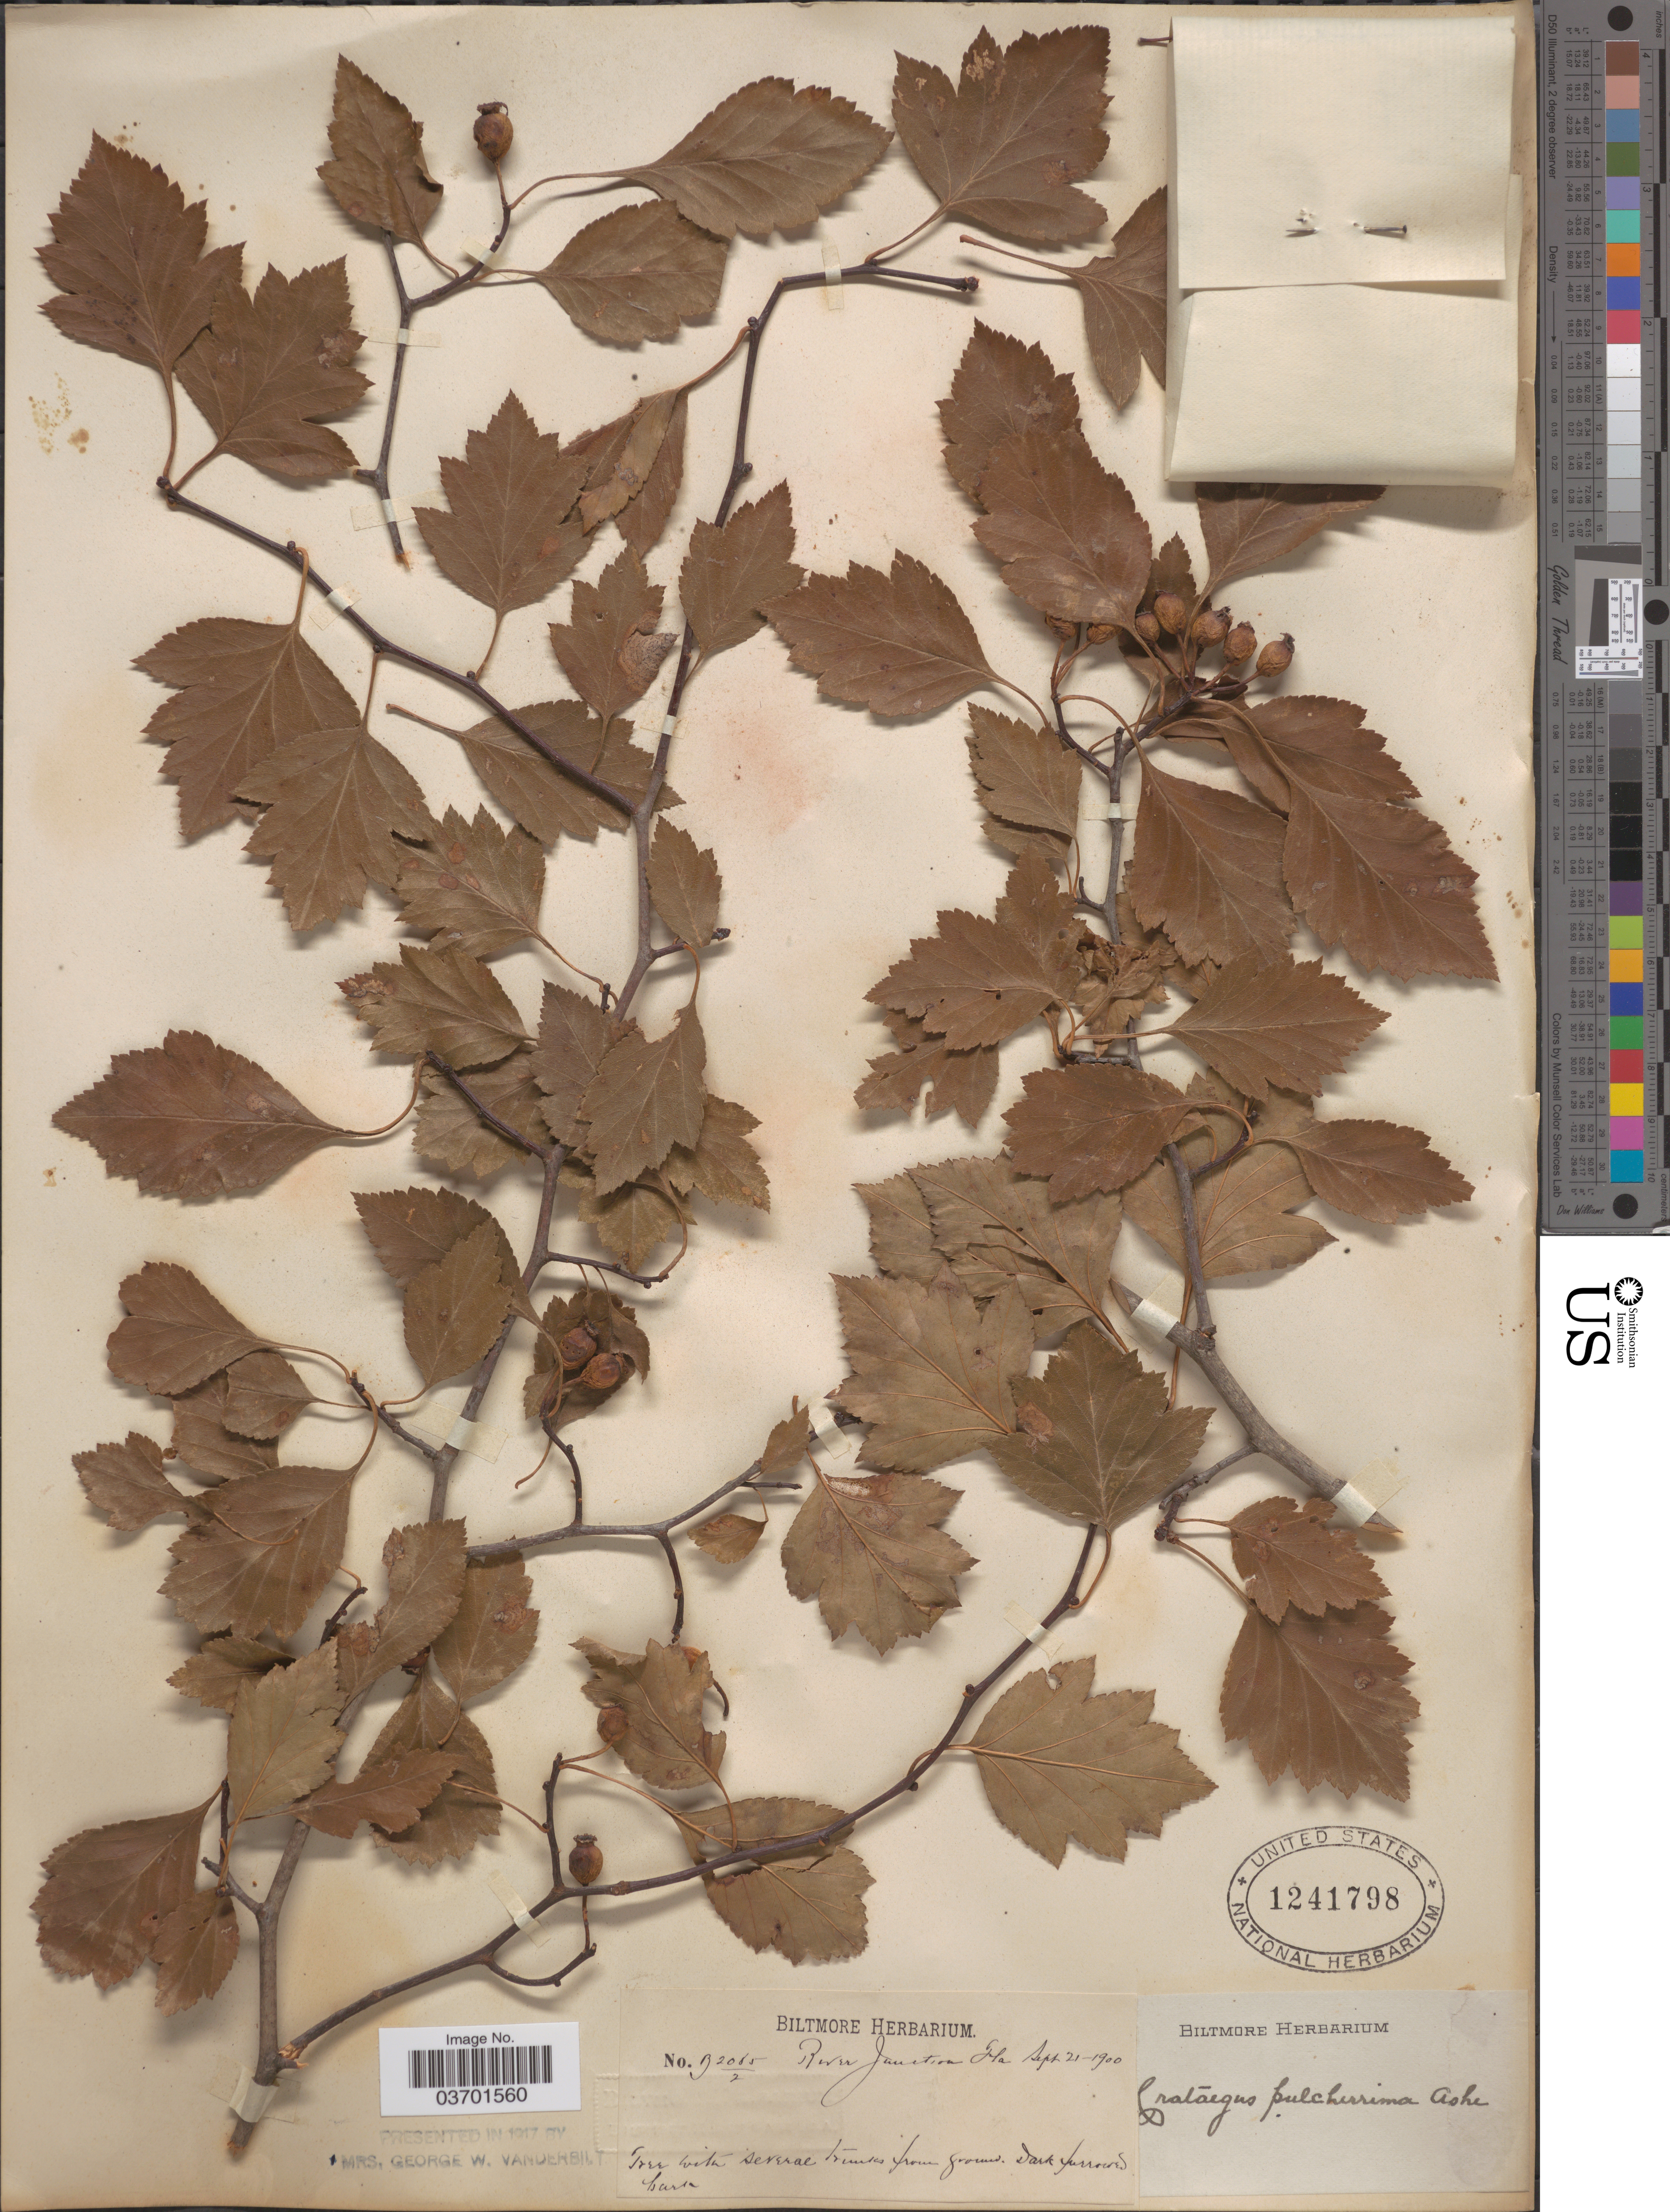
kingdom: Plantae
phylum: Tracheophyta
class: Magnoliopsida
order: Rosales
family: Rosaceae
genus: Crataegus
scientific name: Crataegus pulcherrima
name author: Ashe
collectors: ex herb. Biltmore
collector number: B2065/2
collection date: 1900-09-21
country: United States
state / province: Florida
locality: River Junction.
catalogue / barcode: US 1241798